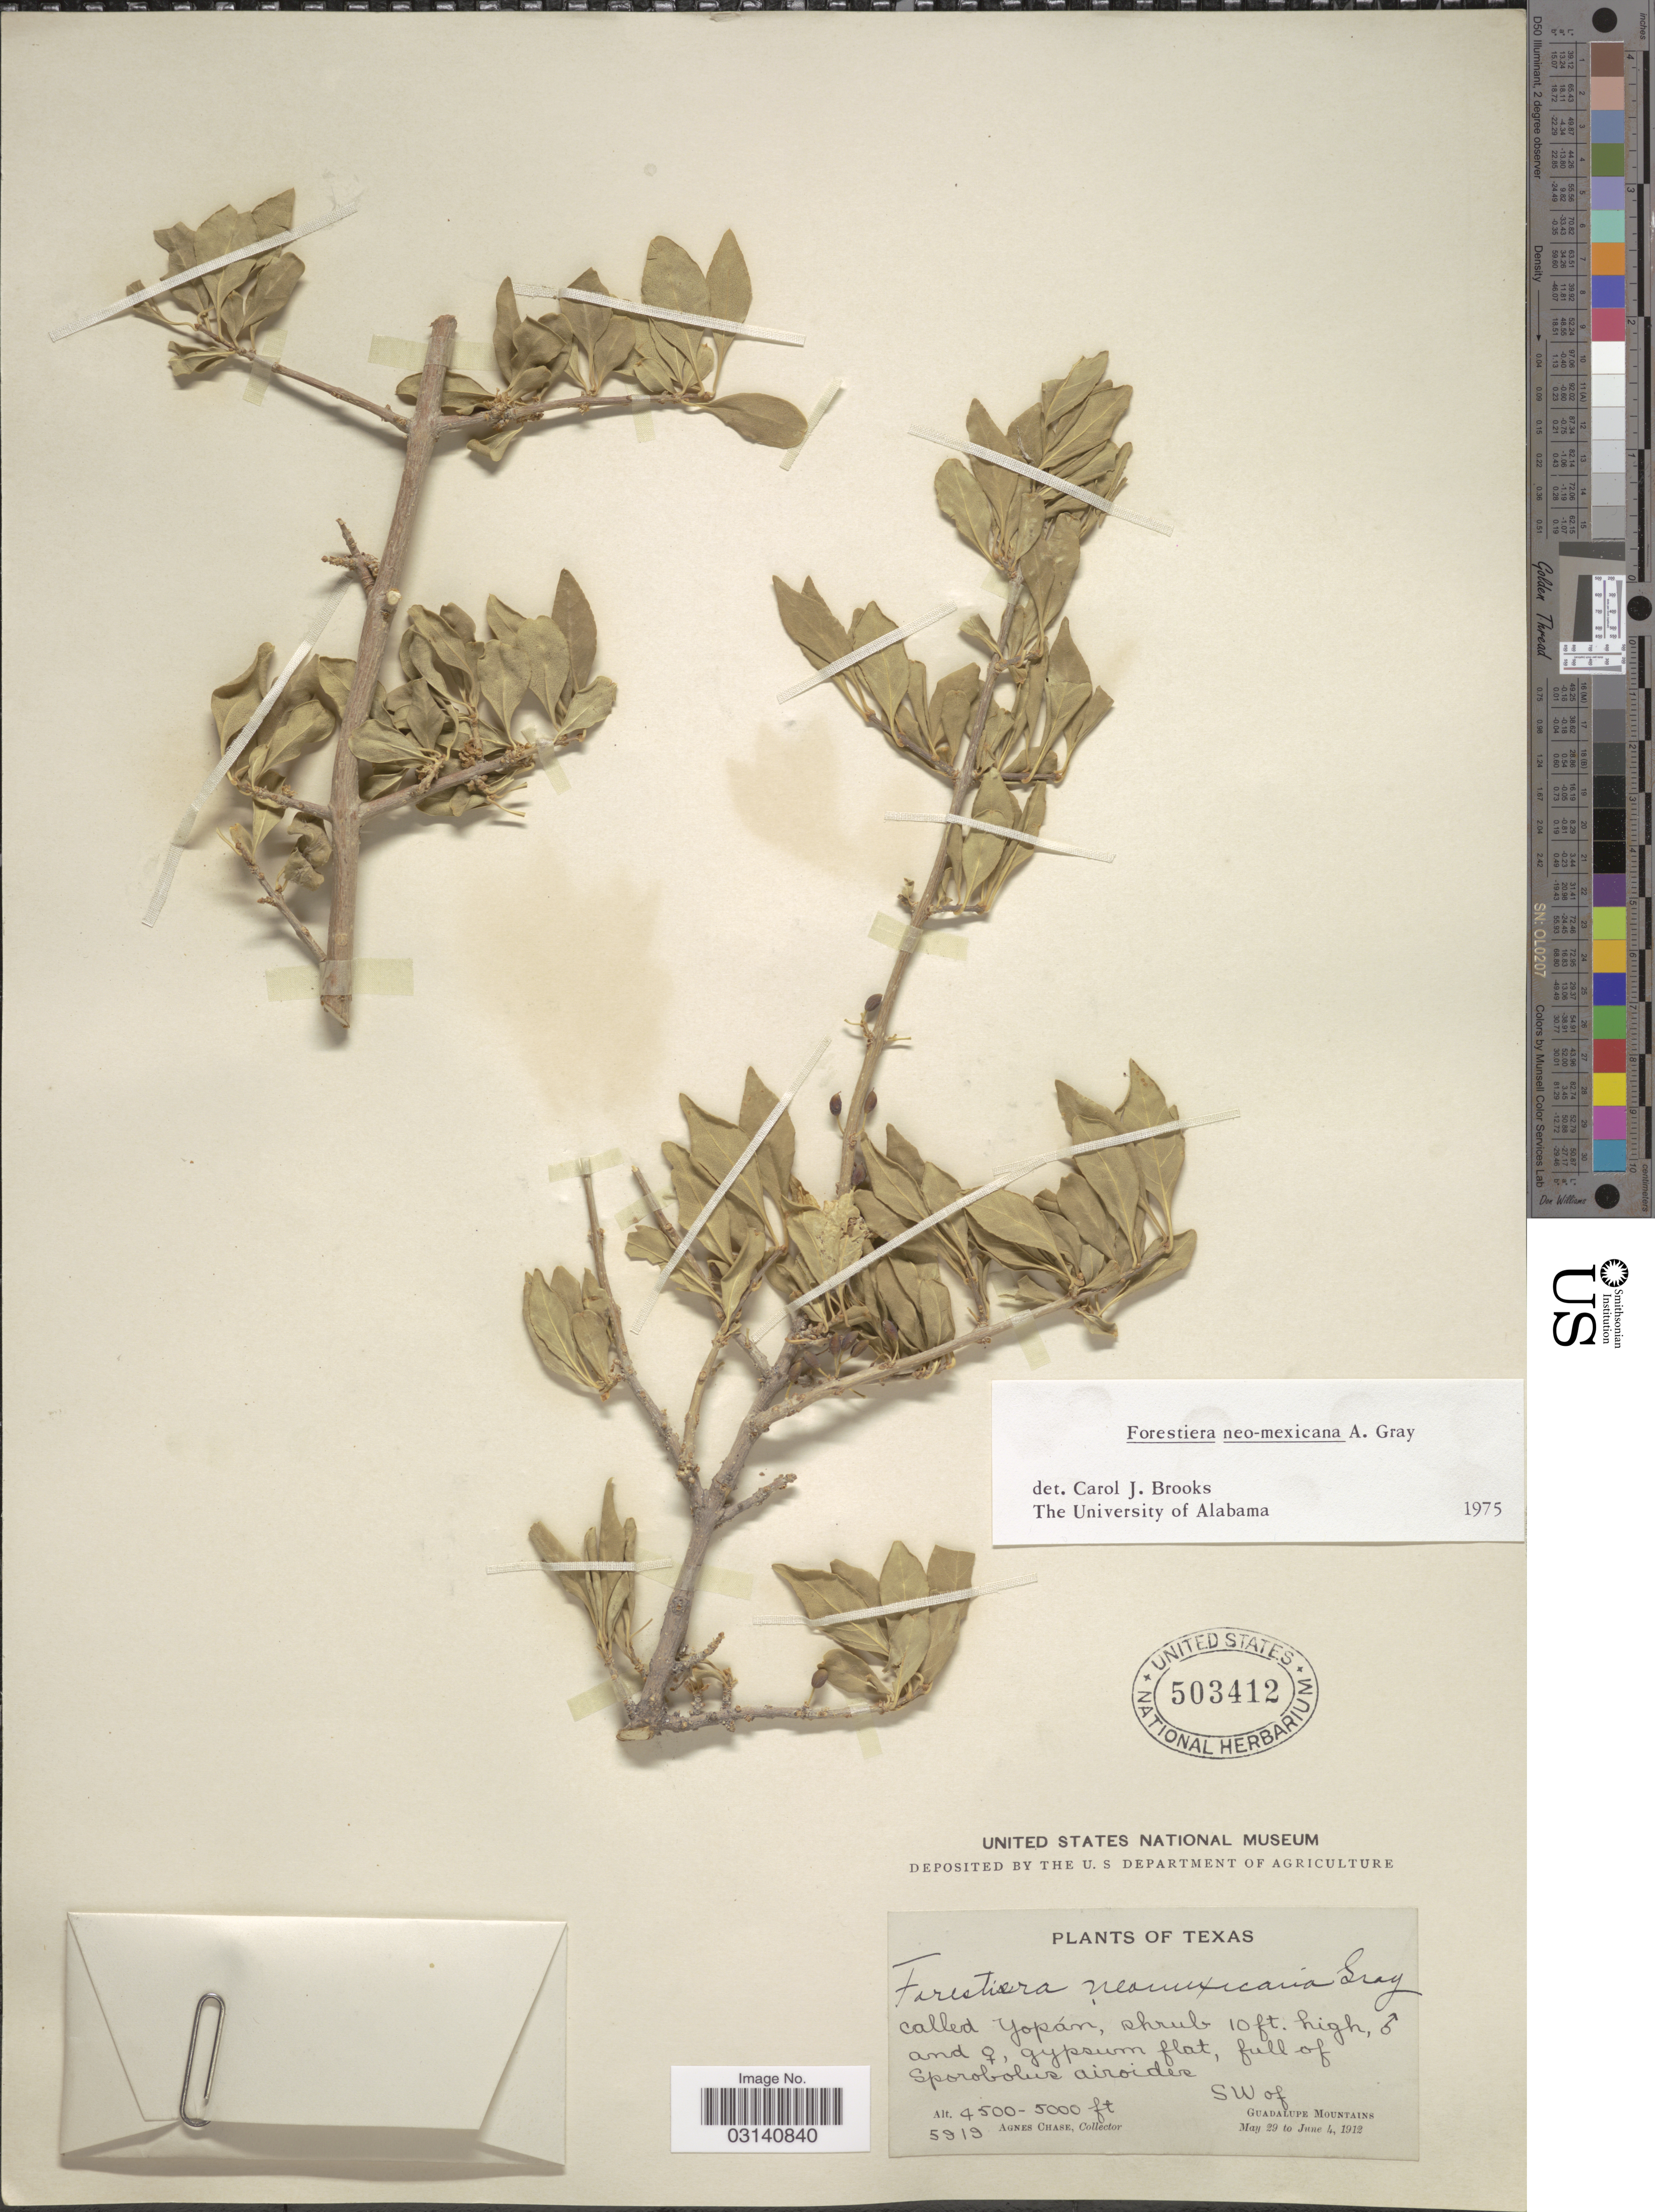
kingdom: Plantae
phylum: Tracheophyta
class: Magnoliopsida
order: Lamiales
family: Oleaceae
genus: Forestiera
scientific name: Forestiera neomexicana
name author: A. Gray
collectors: A. Chase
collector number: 5919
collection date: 1912-05-29/1912-06-04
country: United States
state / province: Texas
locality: SW of Guadalupe Mountains.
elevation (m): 1372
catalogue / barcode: US 503412